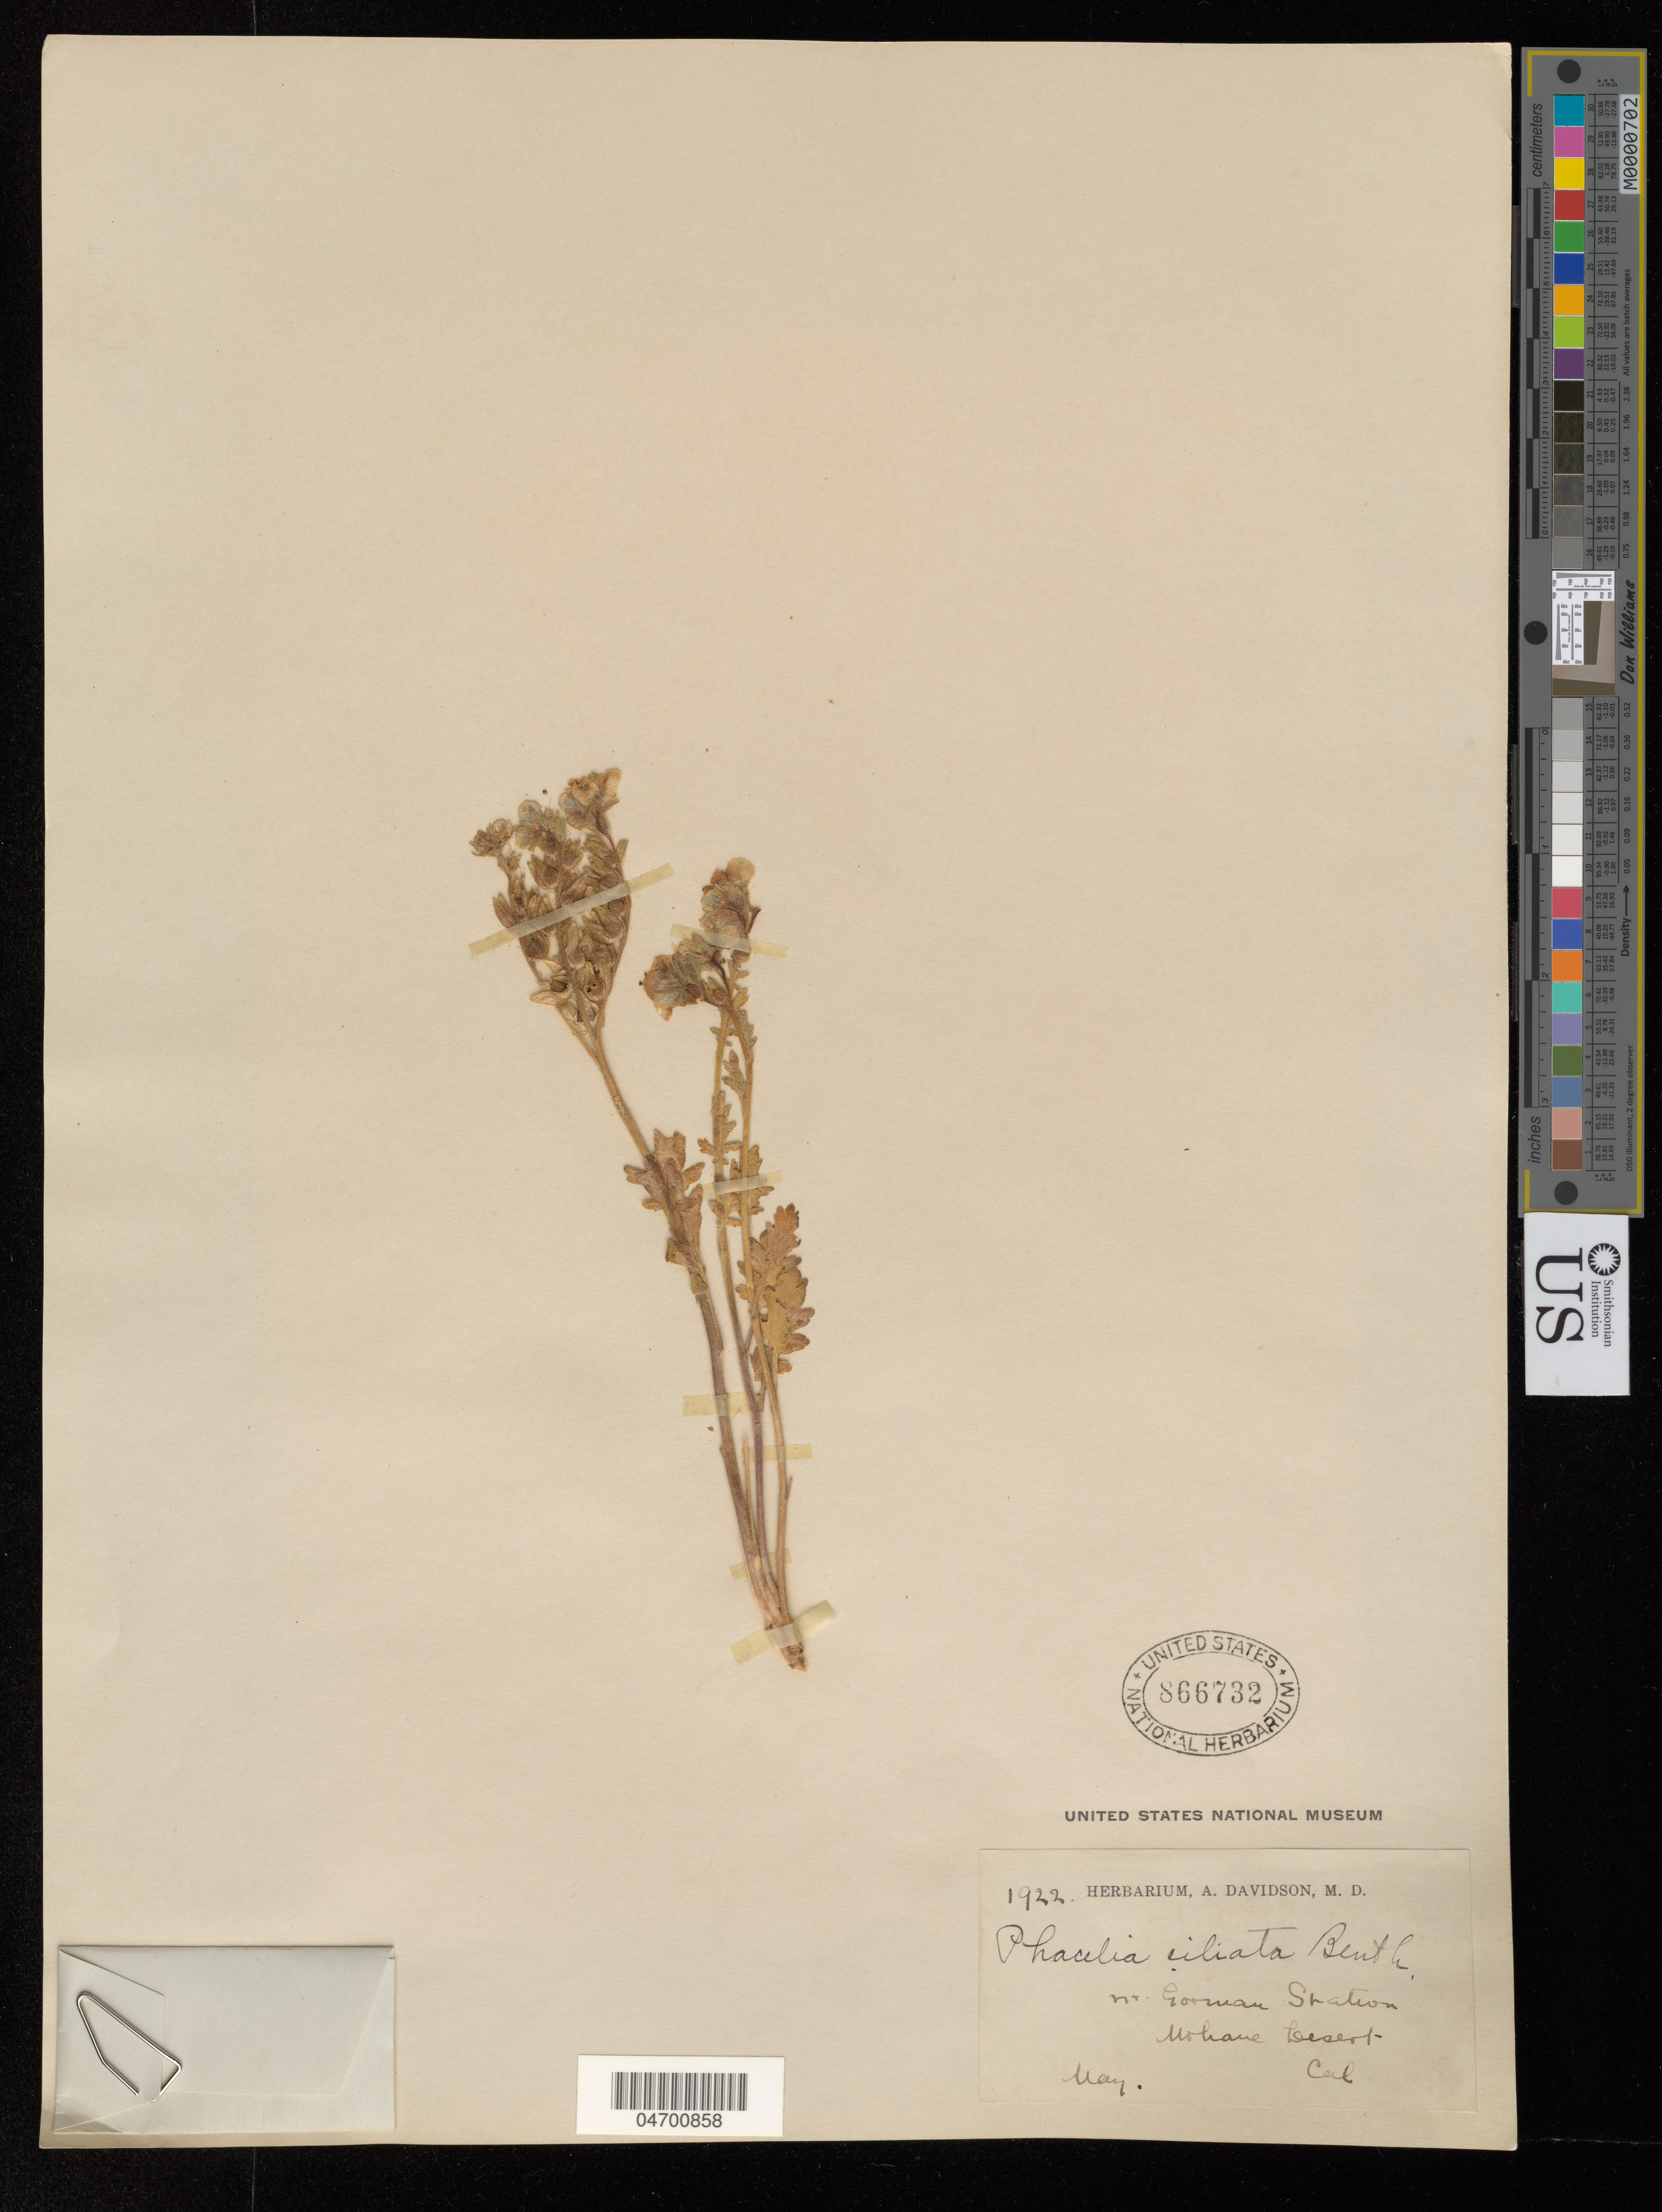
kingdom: Plantae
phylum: Tracheophyta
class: Magnoliopsida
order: Boraginales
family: Hydrophyllaceae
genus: Phacelia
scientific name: Phacelia ciliata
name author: Benth.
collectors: ex herb. A. Davidson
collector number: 1922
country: United States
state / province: California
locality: Nt. Gorman Station Mohan Desert Cal.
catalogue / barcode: US 866732